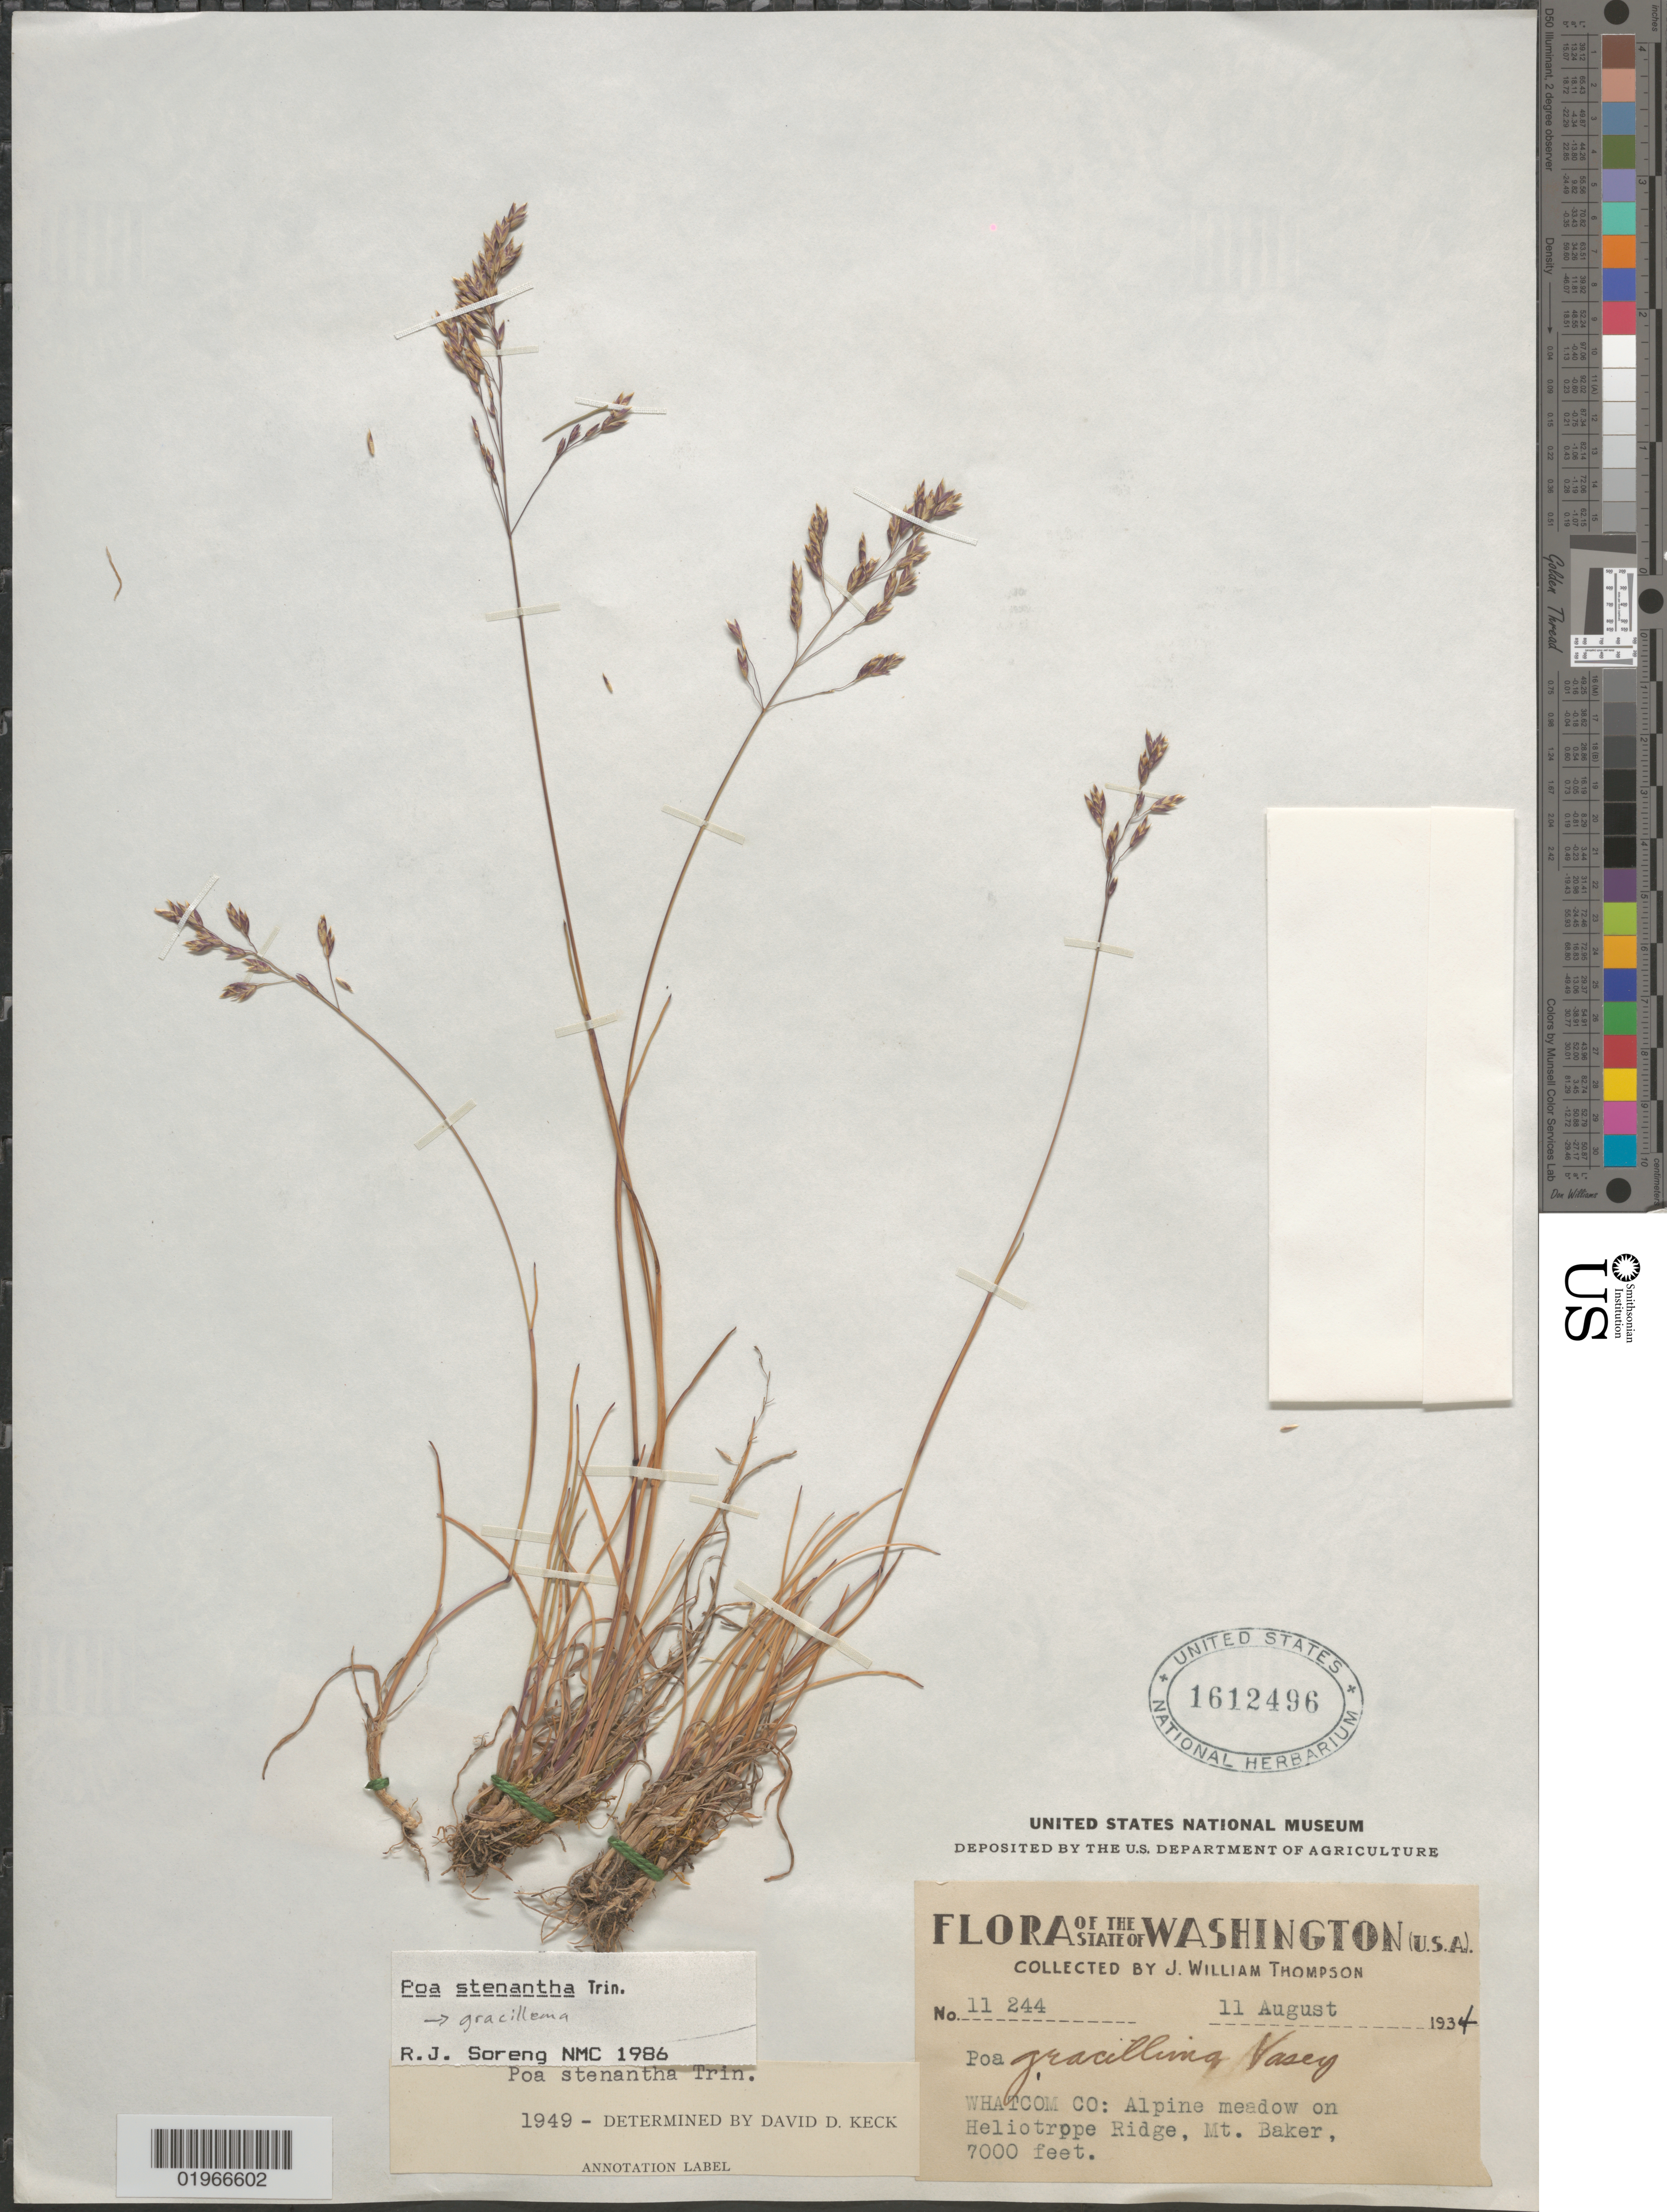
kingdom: Plantae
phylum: Tracheophyta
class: Liliopsida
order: Poales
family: Poaceae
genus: Poa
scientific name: Poa stenantha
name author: Trin.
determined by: Soreng, Robert J., Research Associate (BOT), Smithsonian Institution - National Museum of Natural History (UNITED STATES)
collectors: J. W. Thompson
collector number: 11244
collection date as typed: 11 August 1934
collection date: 1934-08-11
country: United States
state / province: Washington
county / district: Whatcom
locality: Alpine meadow on Heliotrope Ridge. Mt. Baker.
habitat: Alpine meadow.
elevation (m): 2134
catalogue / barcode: US 1612496